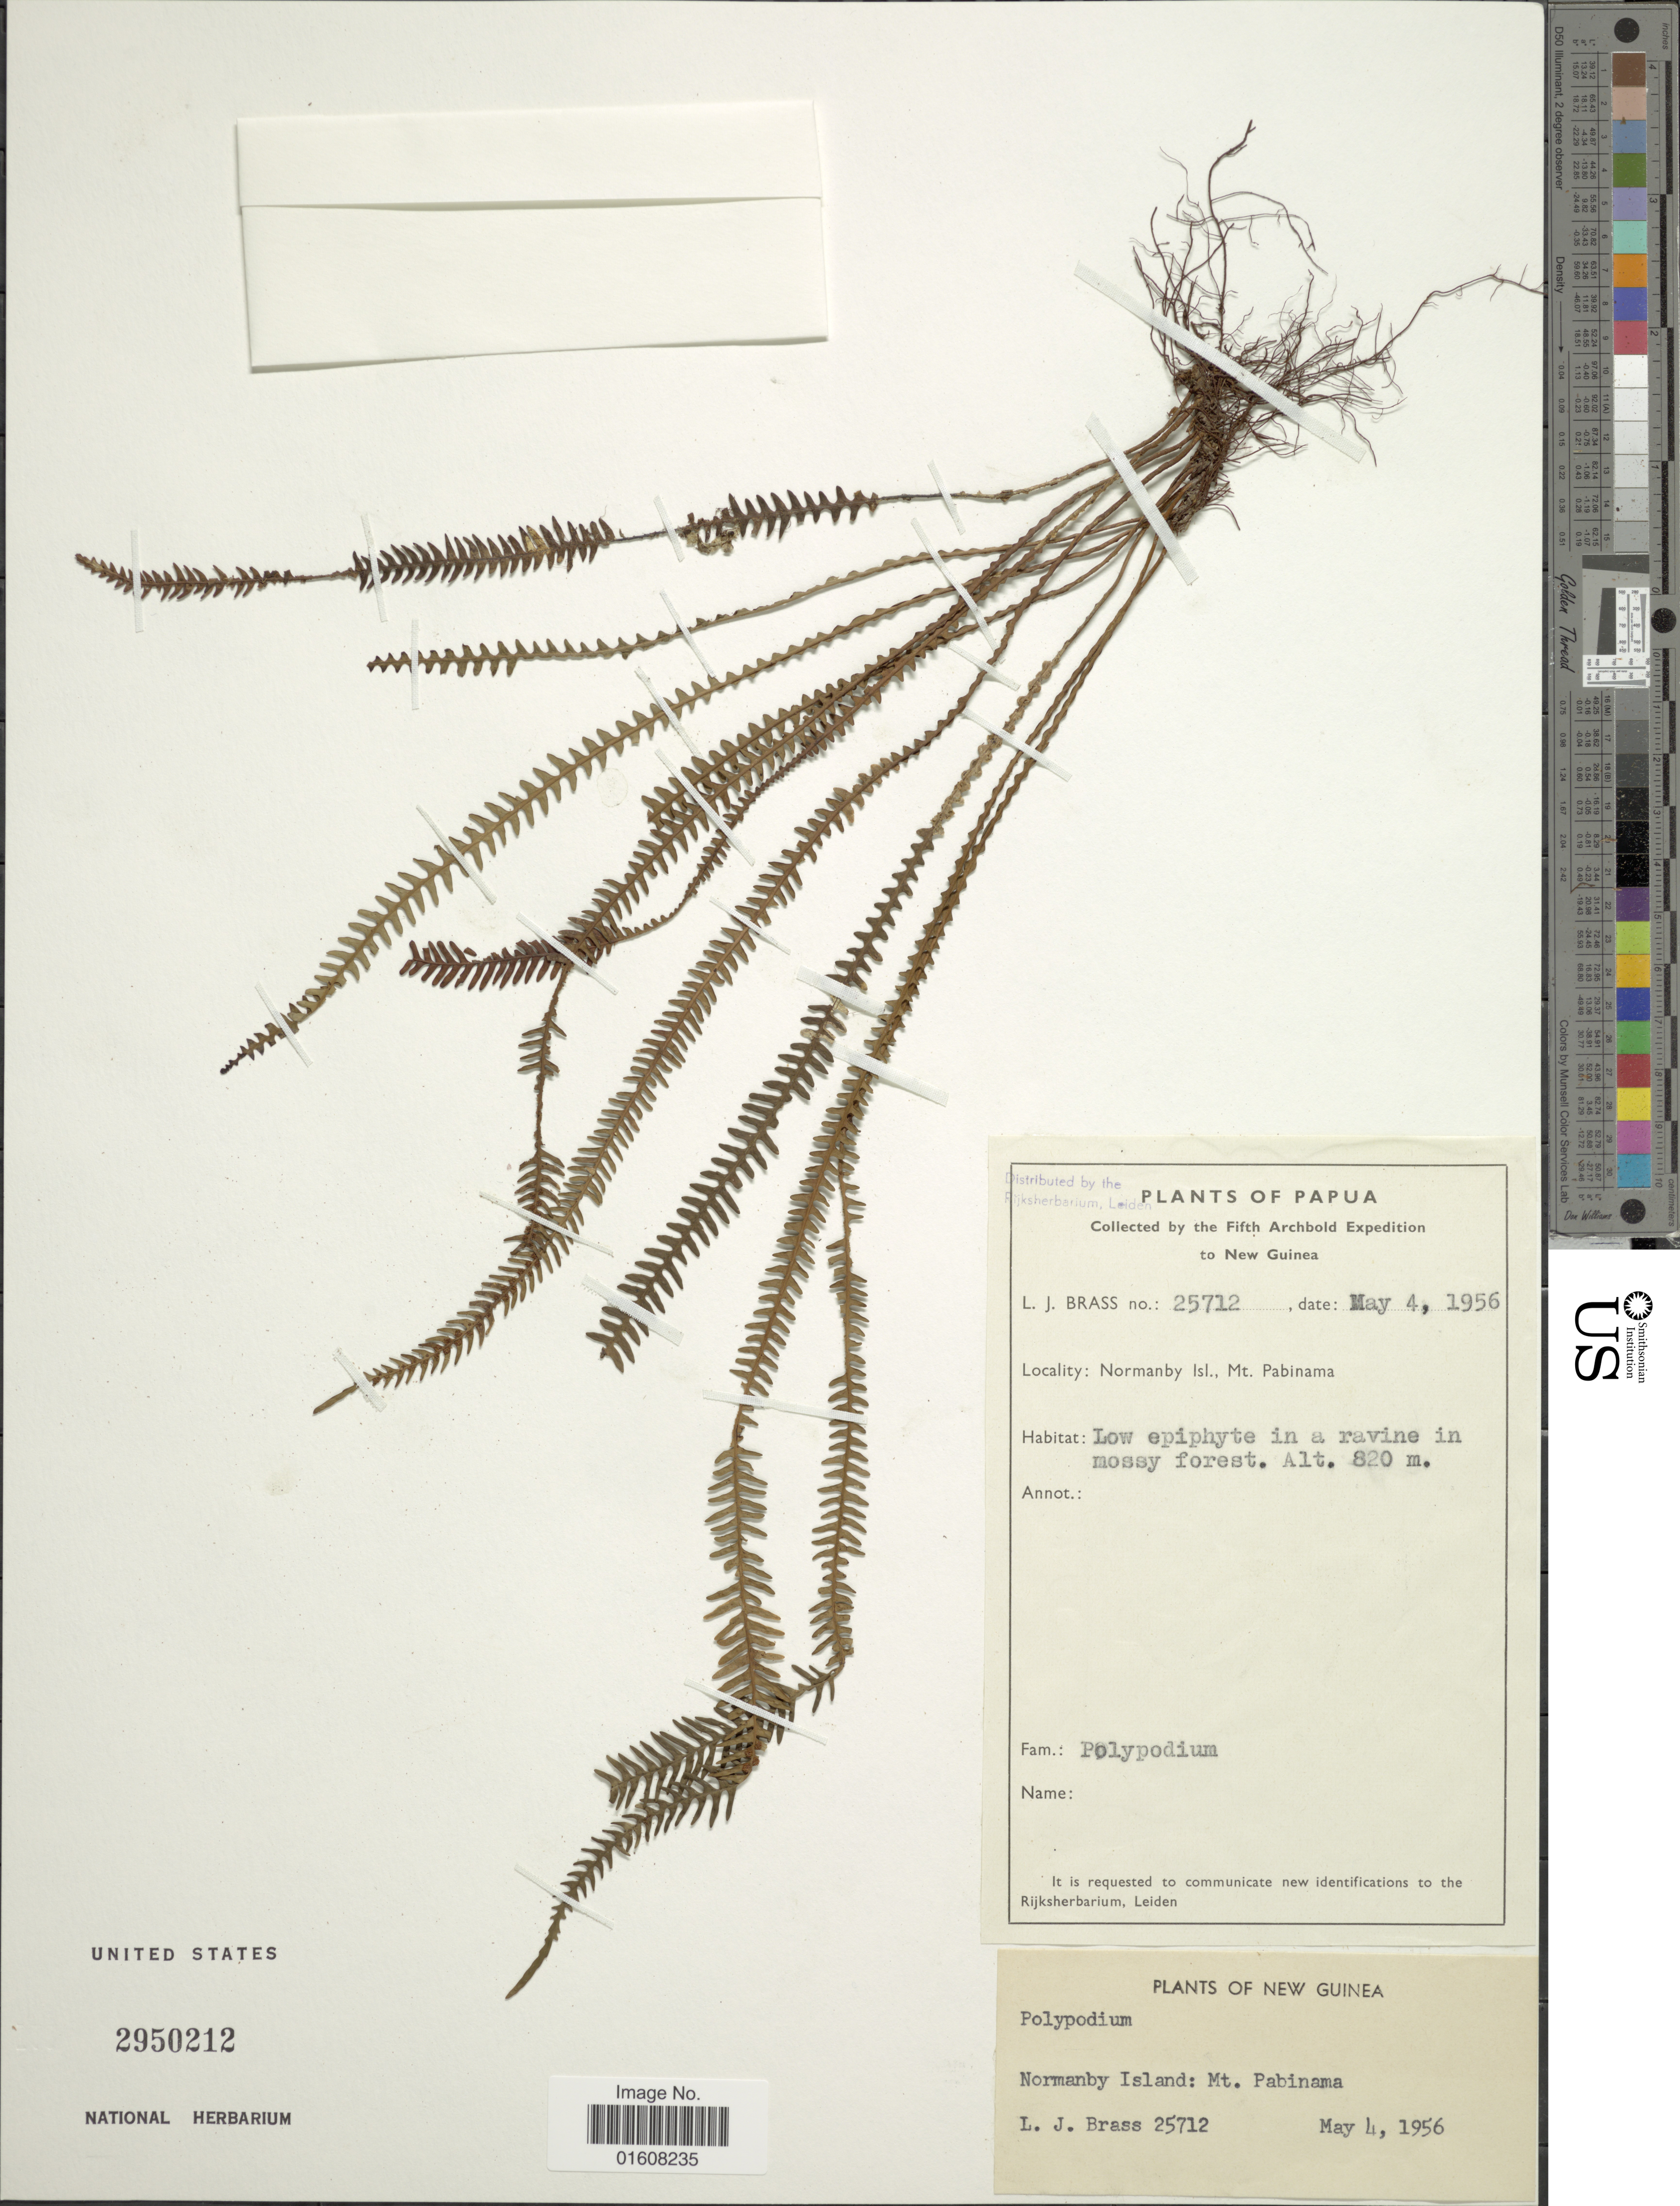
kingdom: Plantae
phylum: Tracheophyta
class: Polypodiopsida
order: Polypodiales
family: Polypodiaceae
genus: Grammitis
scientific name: Grammitis sp.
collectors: L. J. Brass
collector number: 25712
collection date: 1956-05-04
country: Papua New Guinea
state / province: Milne Bay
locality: Papua. Normanby Isl., Mt. Pabinama. New Guinea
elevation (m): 820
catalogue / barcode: US 2950212